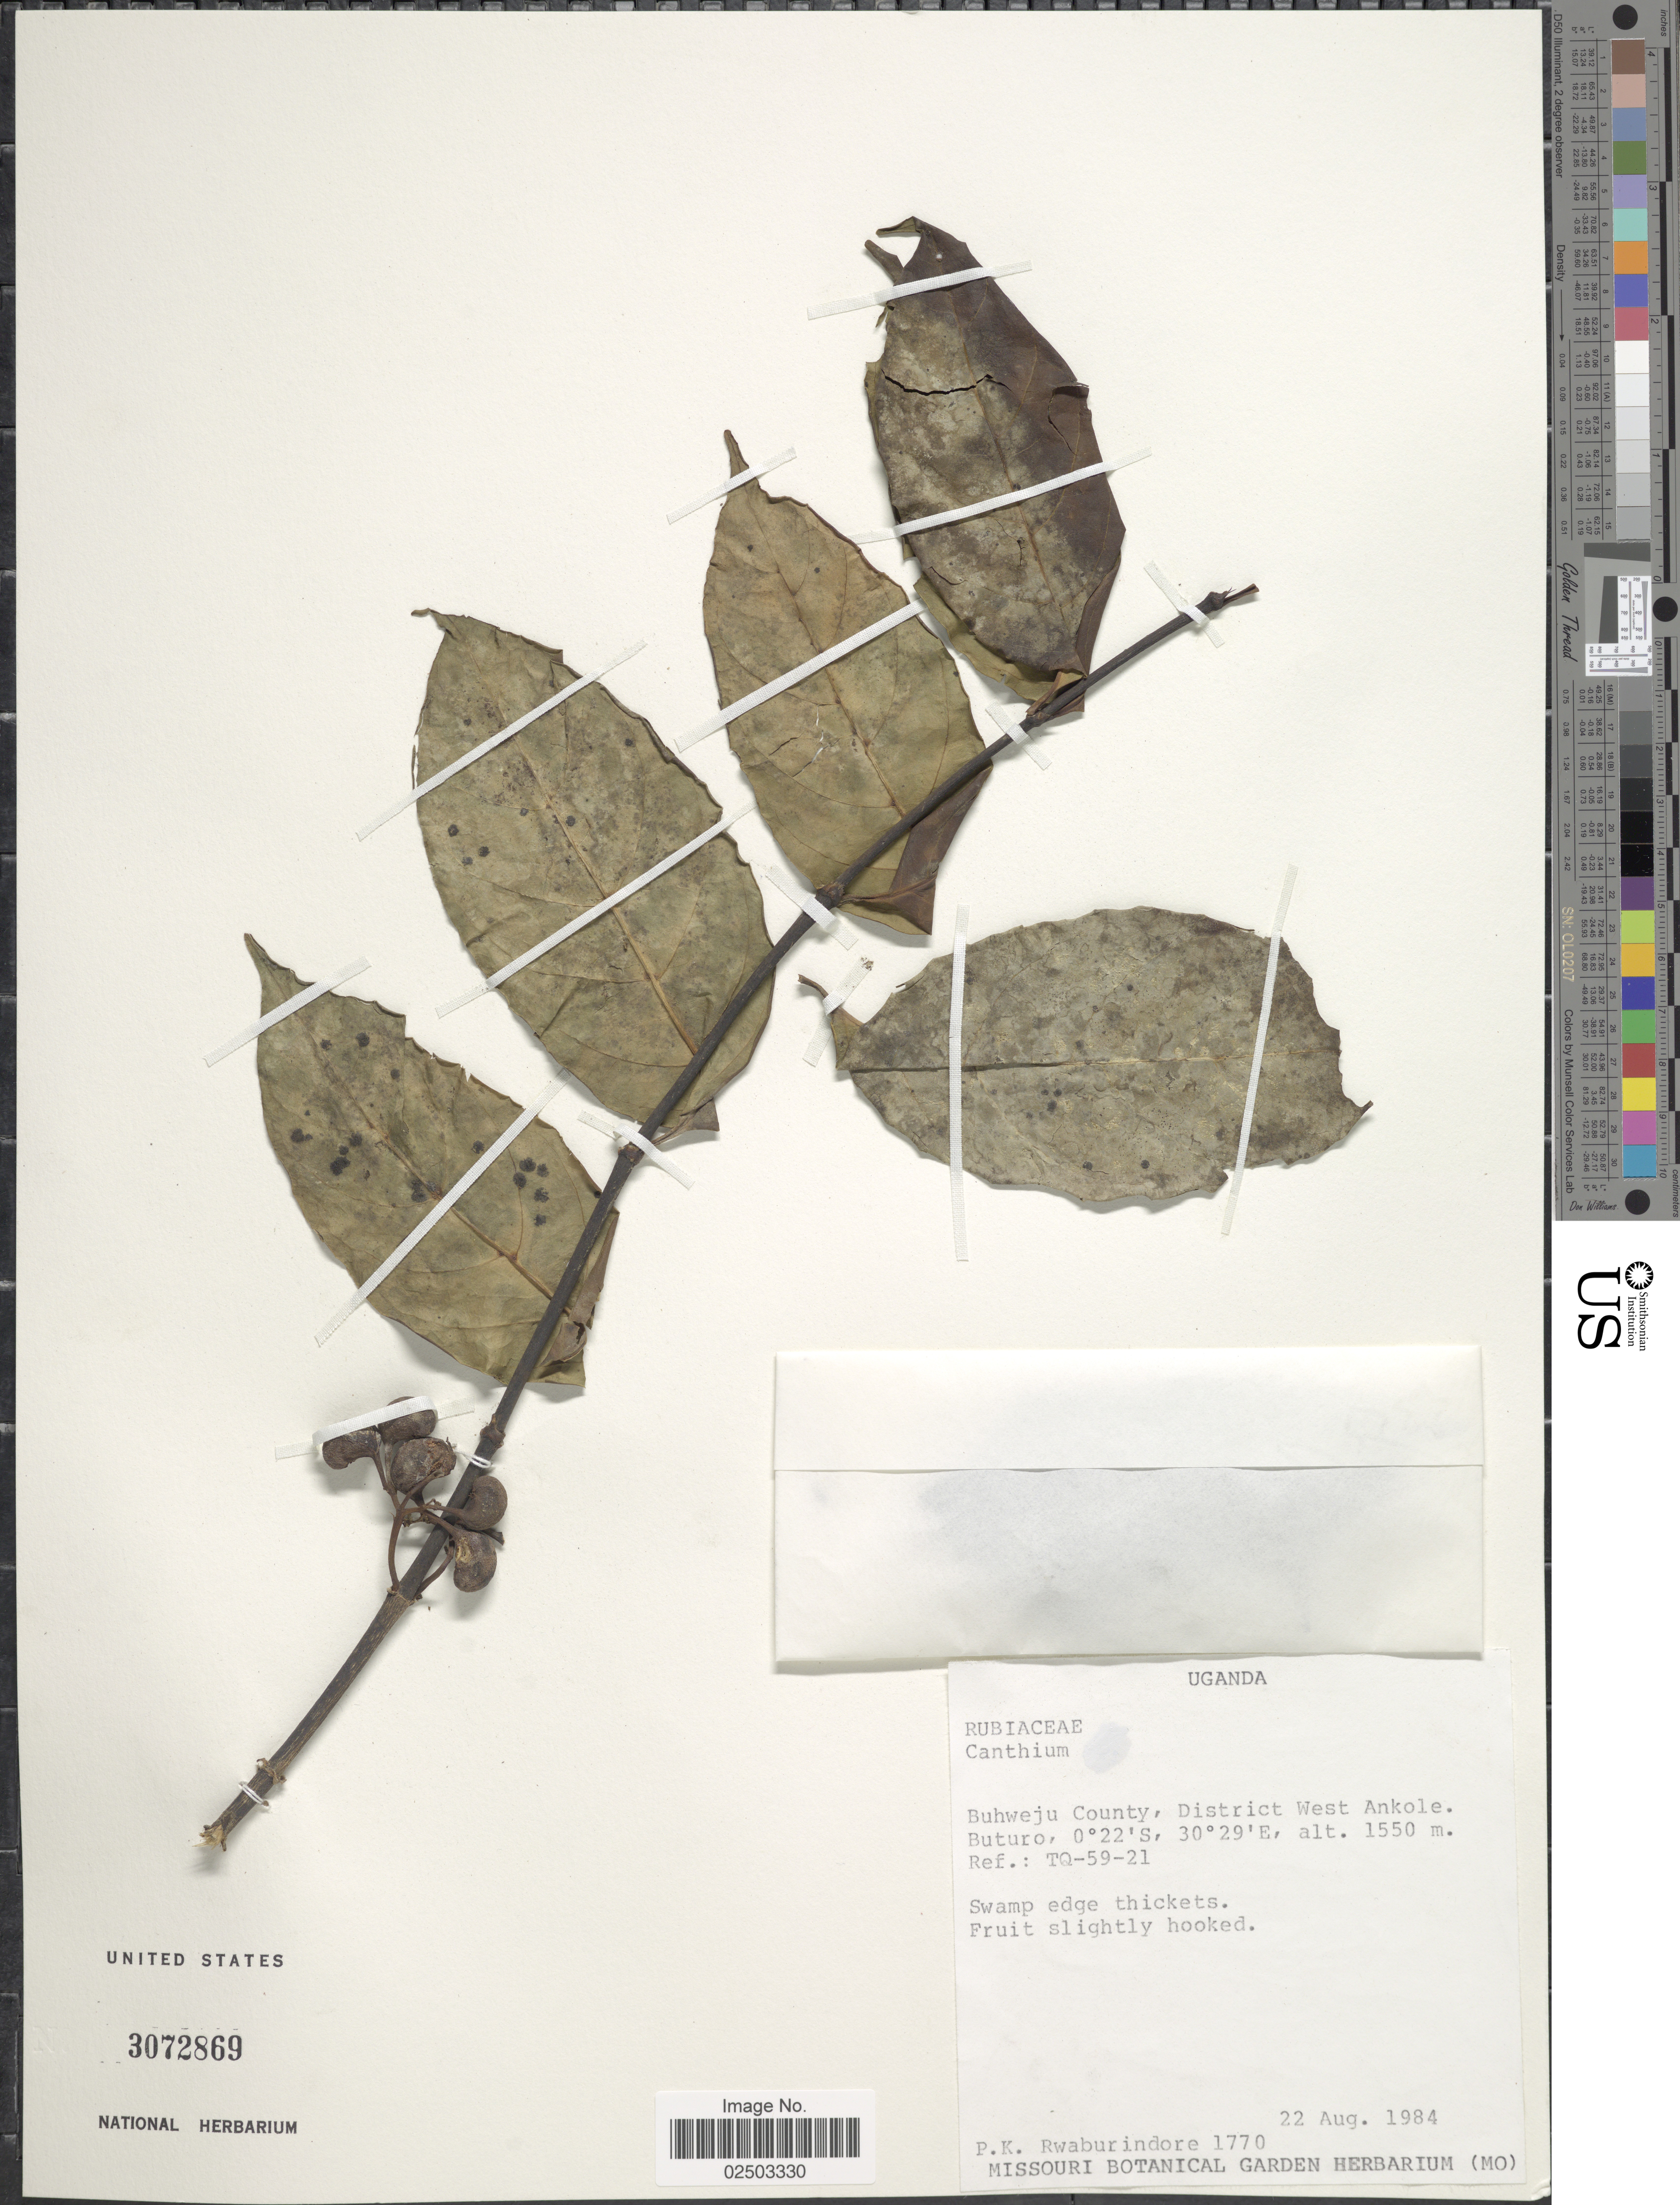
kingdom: Plantae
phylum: Tracheophyta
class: Magnoliopsida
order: Gentianales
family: Rubiaceae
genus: Bridsonia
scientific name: Bridsonia chamaedendrum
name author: (Kuntze) Verstraete & A.E. van Wyk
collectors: P. Rwaburindore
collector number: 1770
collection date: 1984-08-22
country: Uganda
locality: Buhweju County, District West Ankole, Buturo, Ref.: TQ-59-21, swamp edge thickets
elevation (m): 1550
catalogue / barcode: US 3072869